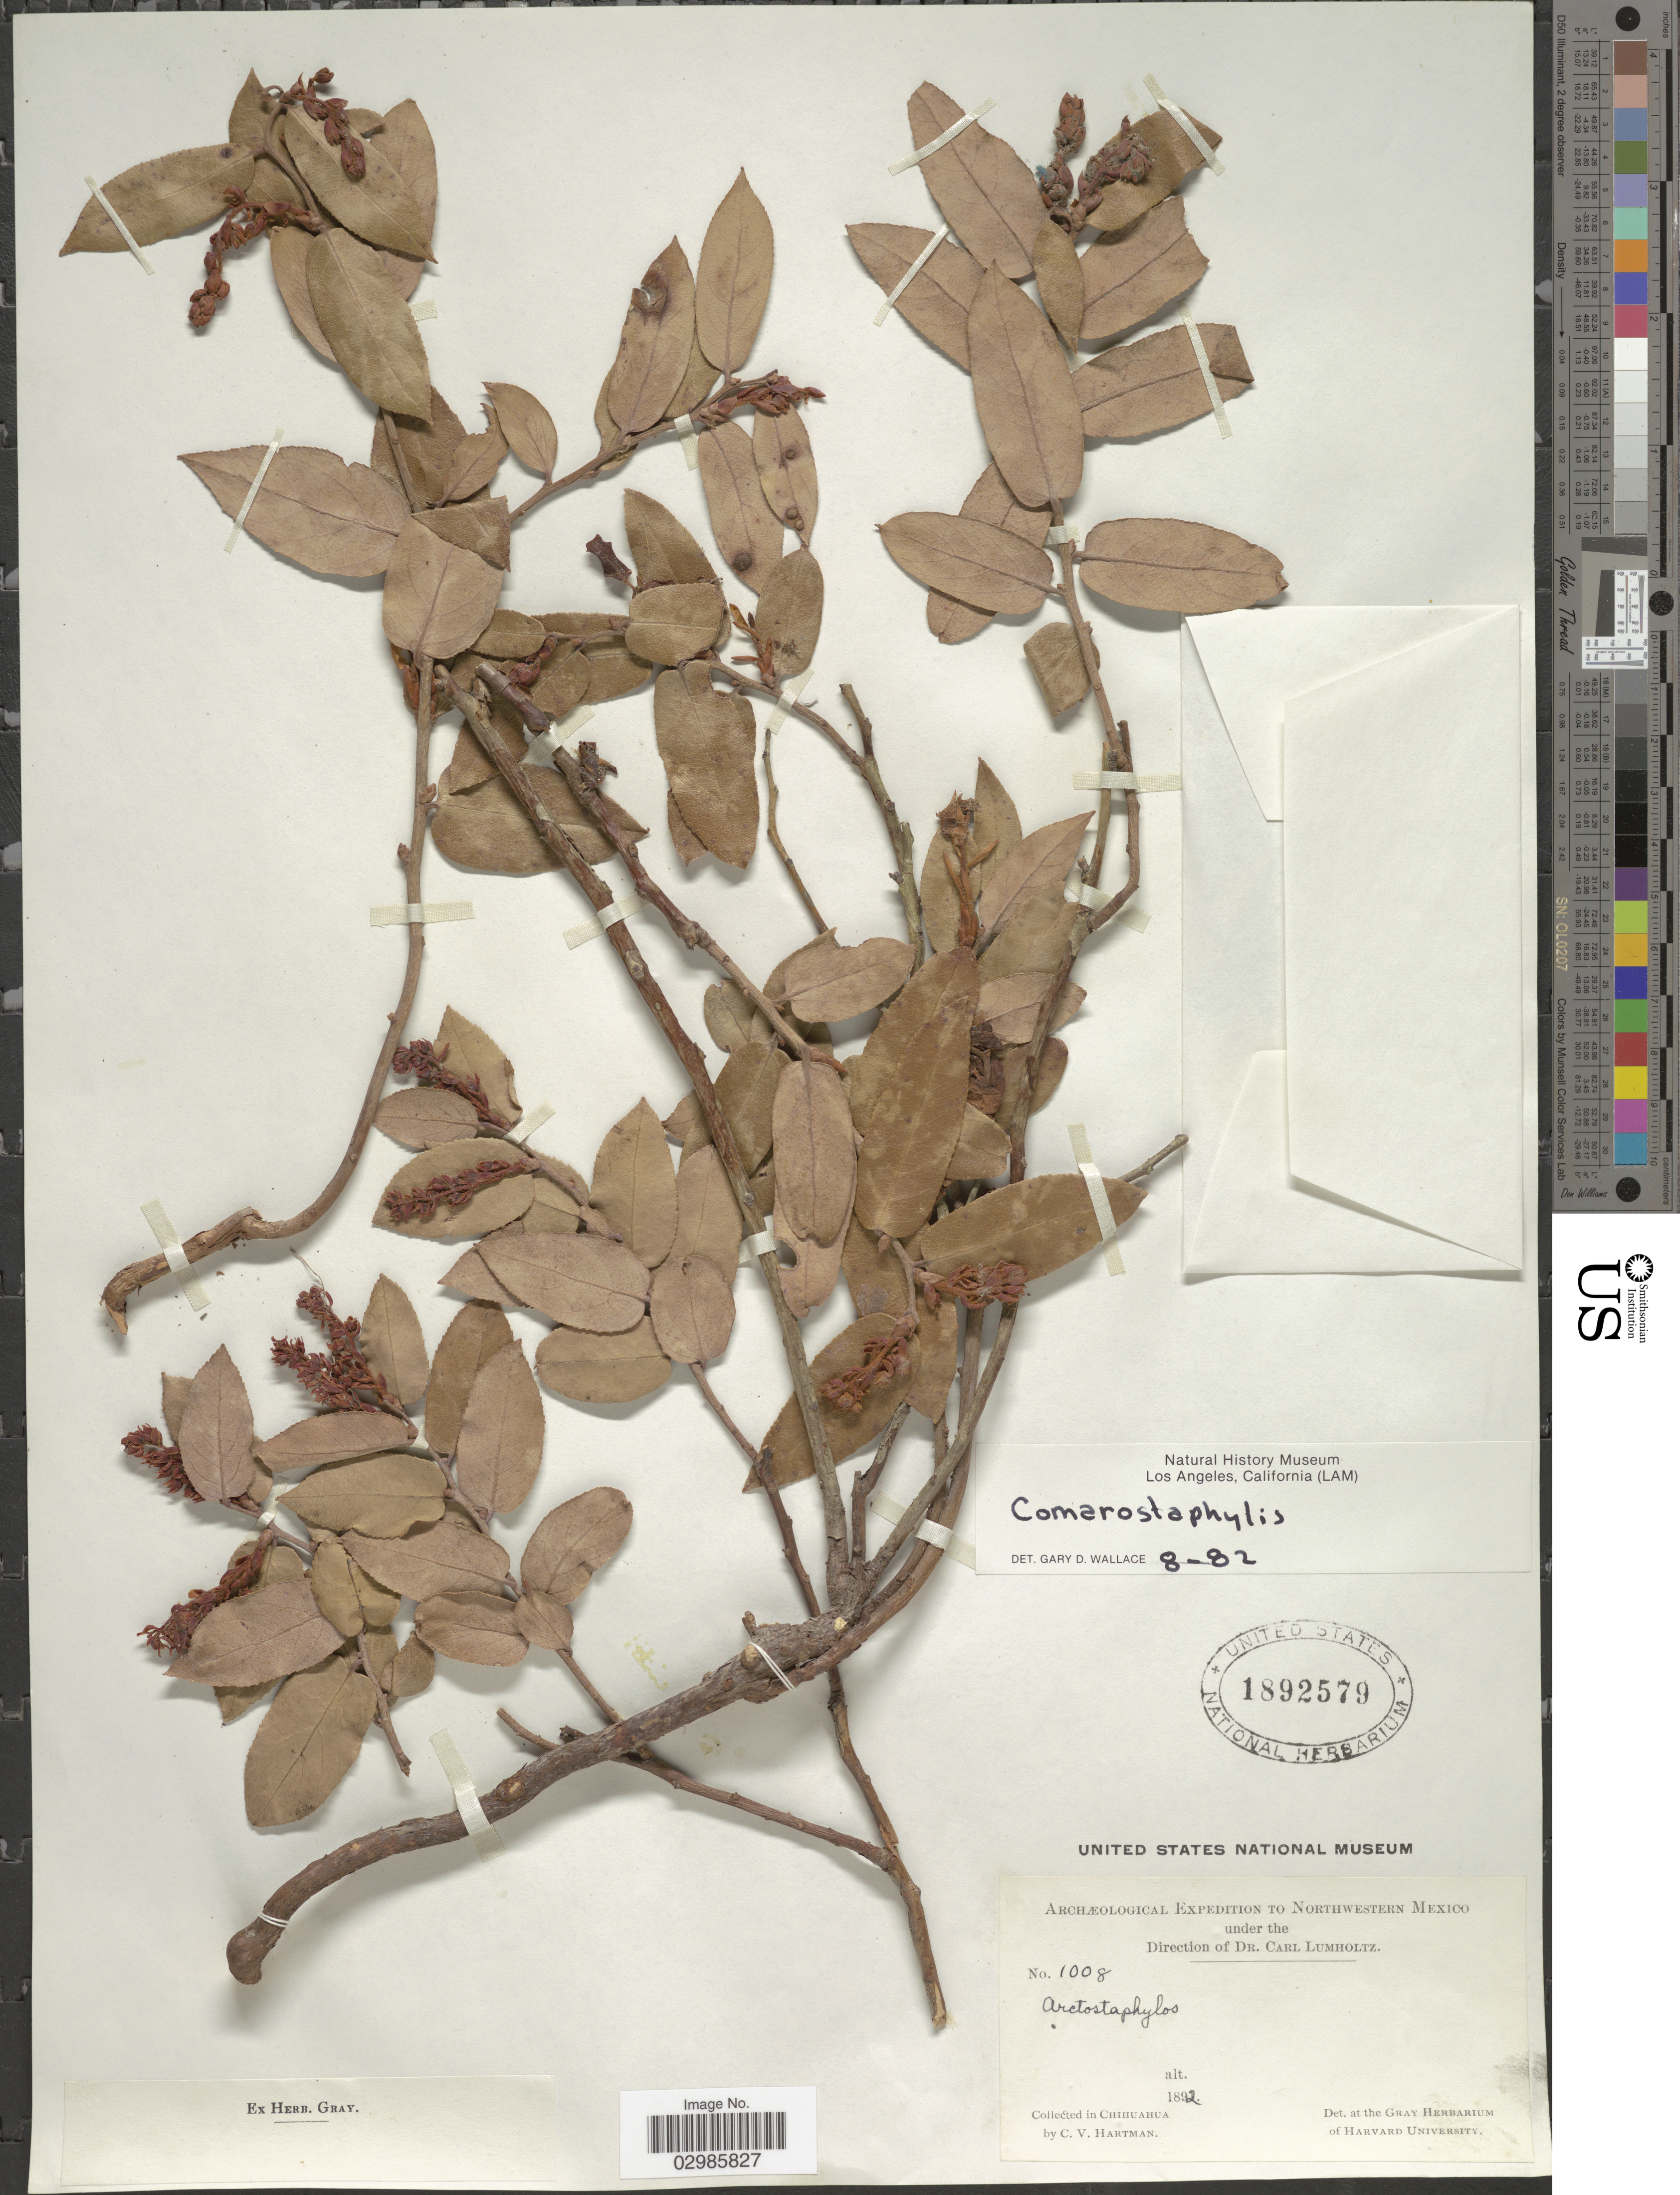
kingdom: Plantae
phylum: Tracheophyta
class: Magnoliopsida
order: Ericales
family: Ericaceae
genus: Comarostaphylis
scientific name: Comarostaphylis sp.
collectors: C. V. Hartman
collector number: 1008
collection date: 1892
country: Mexico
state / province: Chihuahua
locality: Northwestern Mexico.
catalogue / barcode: US 1892579